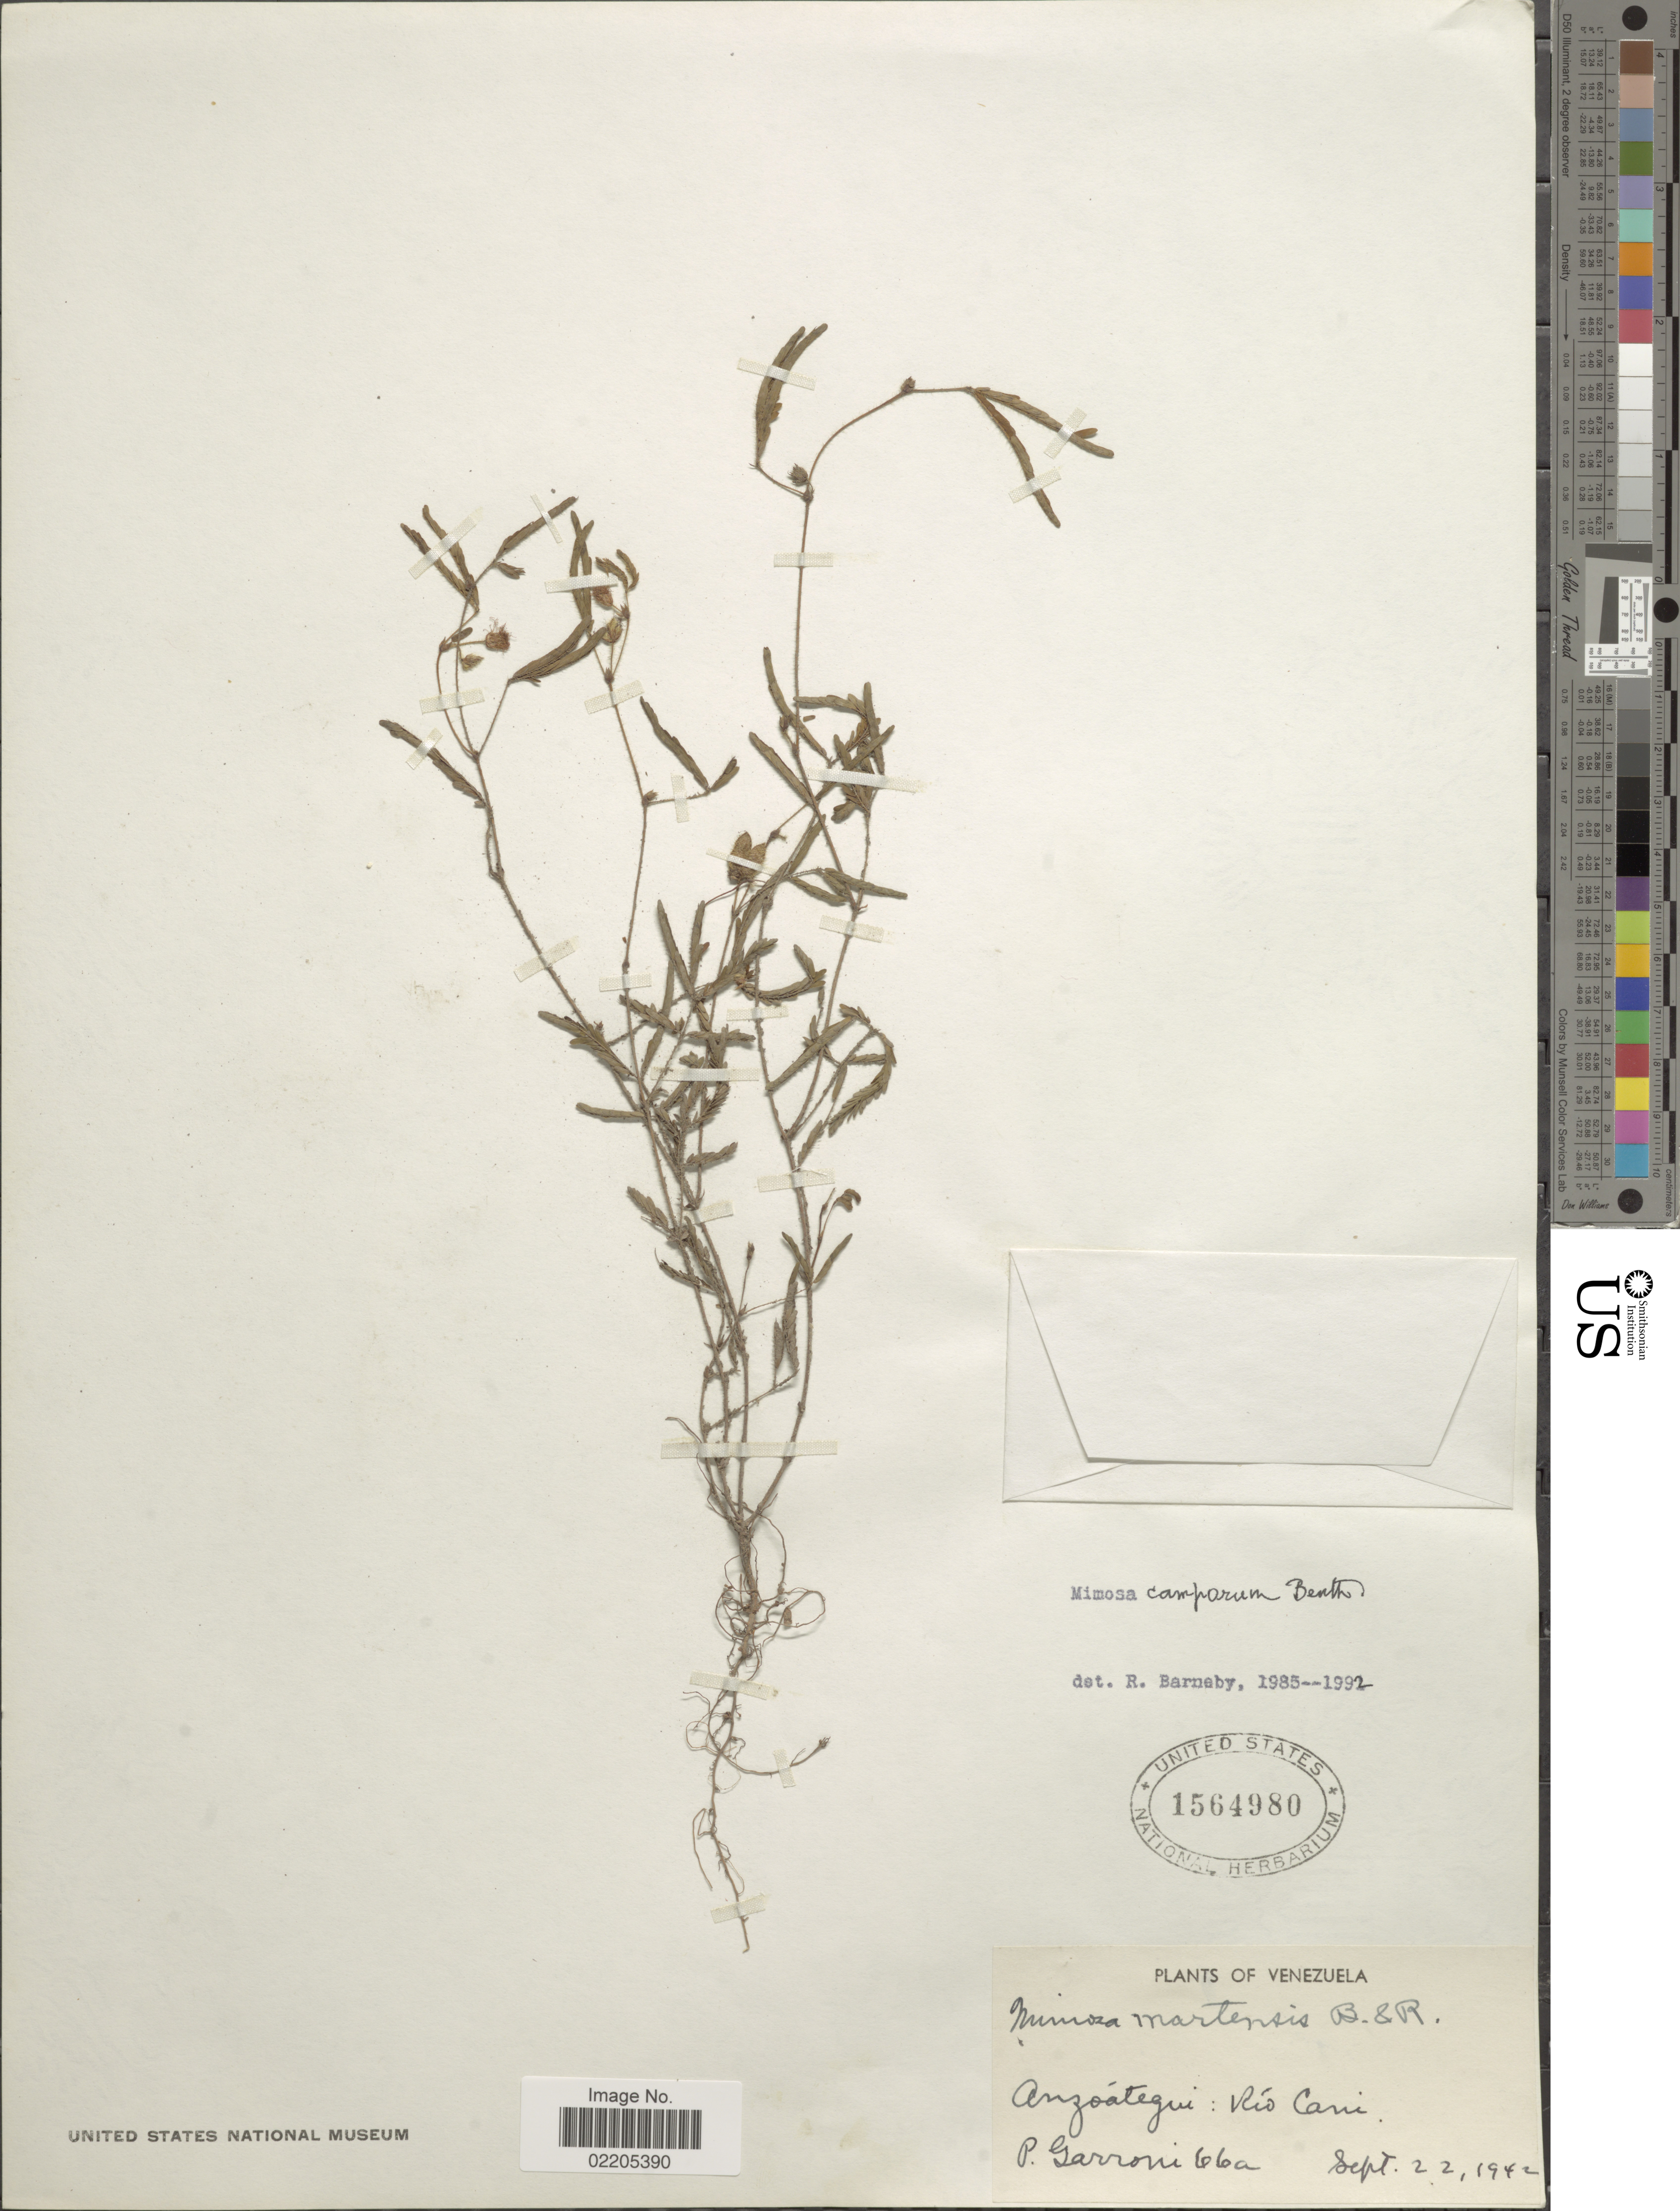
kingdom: Plantae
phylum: Tracheophyta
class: Magnoliopsida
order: Fabales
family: Fabaceae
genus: Mimosa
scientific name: Mimosa camporum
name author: Benth.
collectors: P. Garroni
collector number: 66a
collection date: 1942-09-22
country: Venezuela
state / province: Anzoategui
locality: Rio Cani.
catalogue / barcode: US 1564980